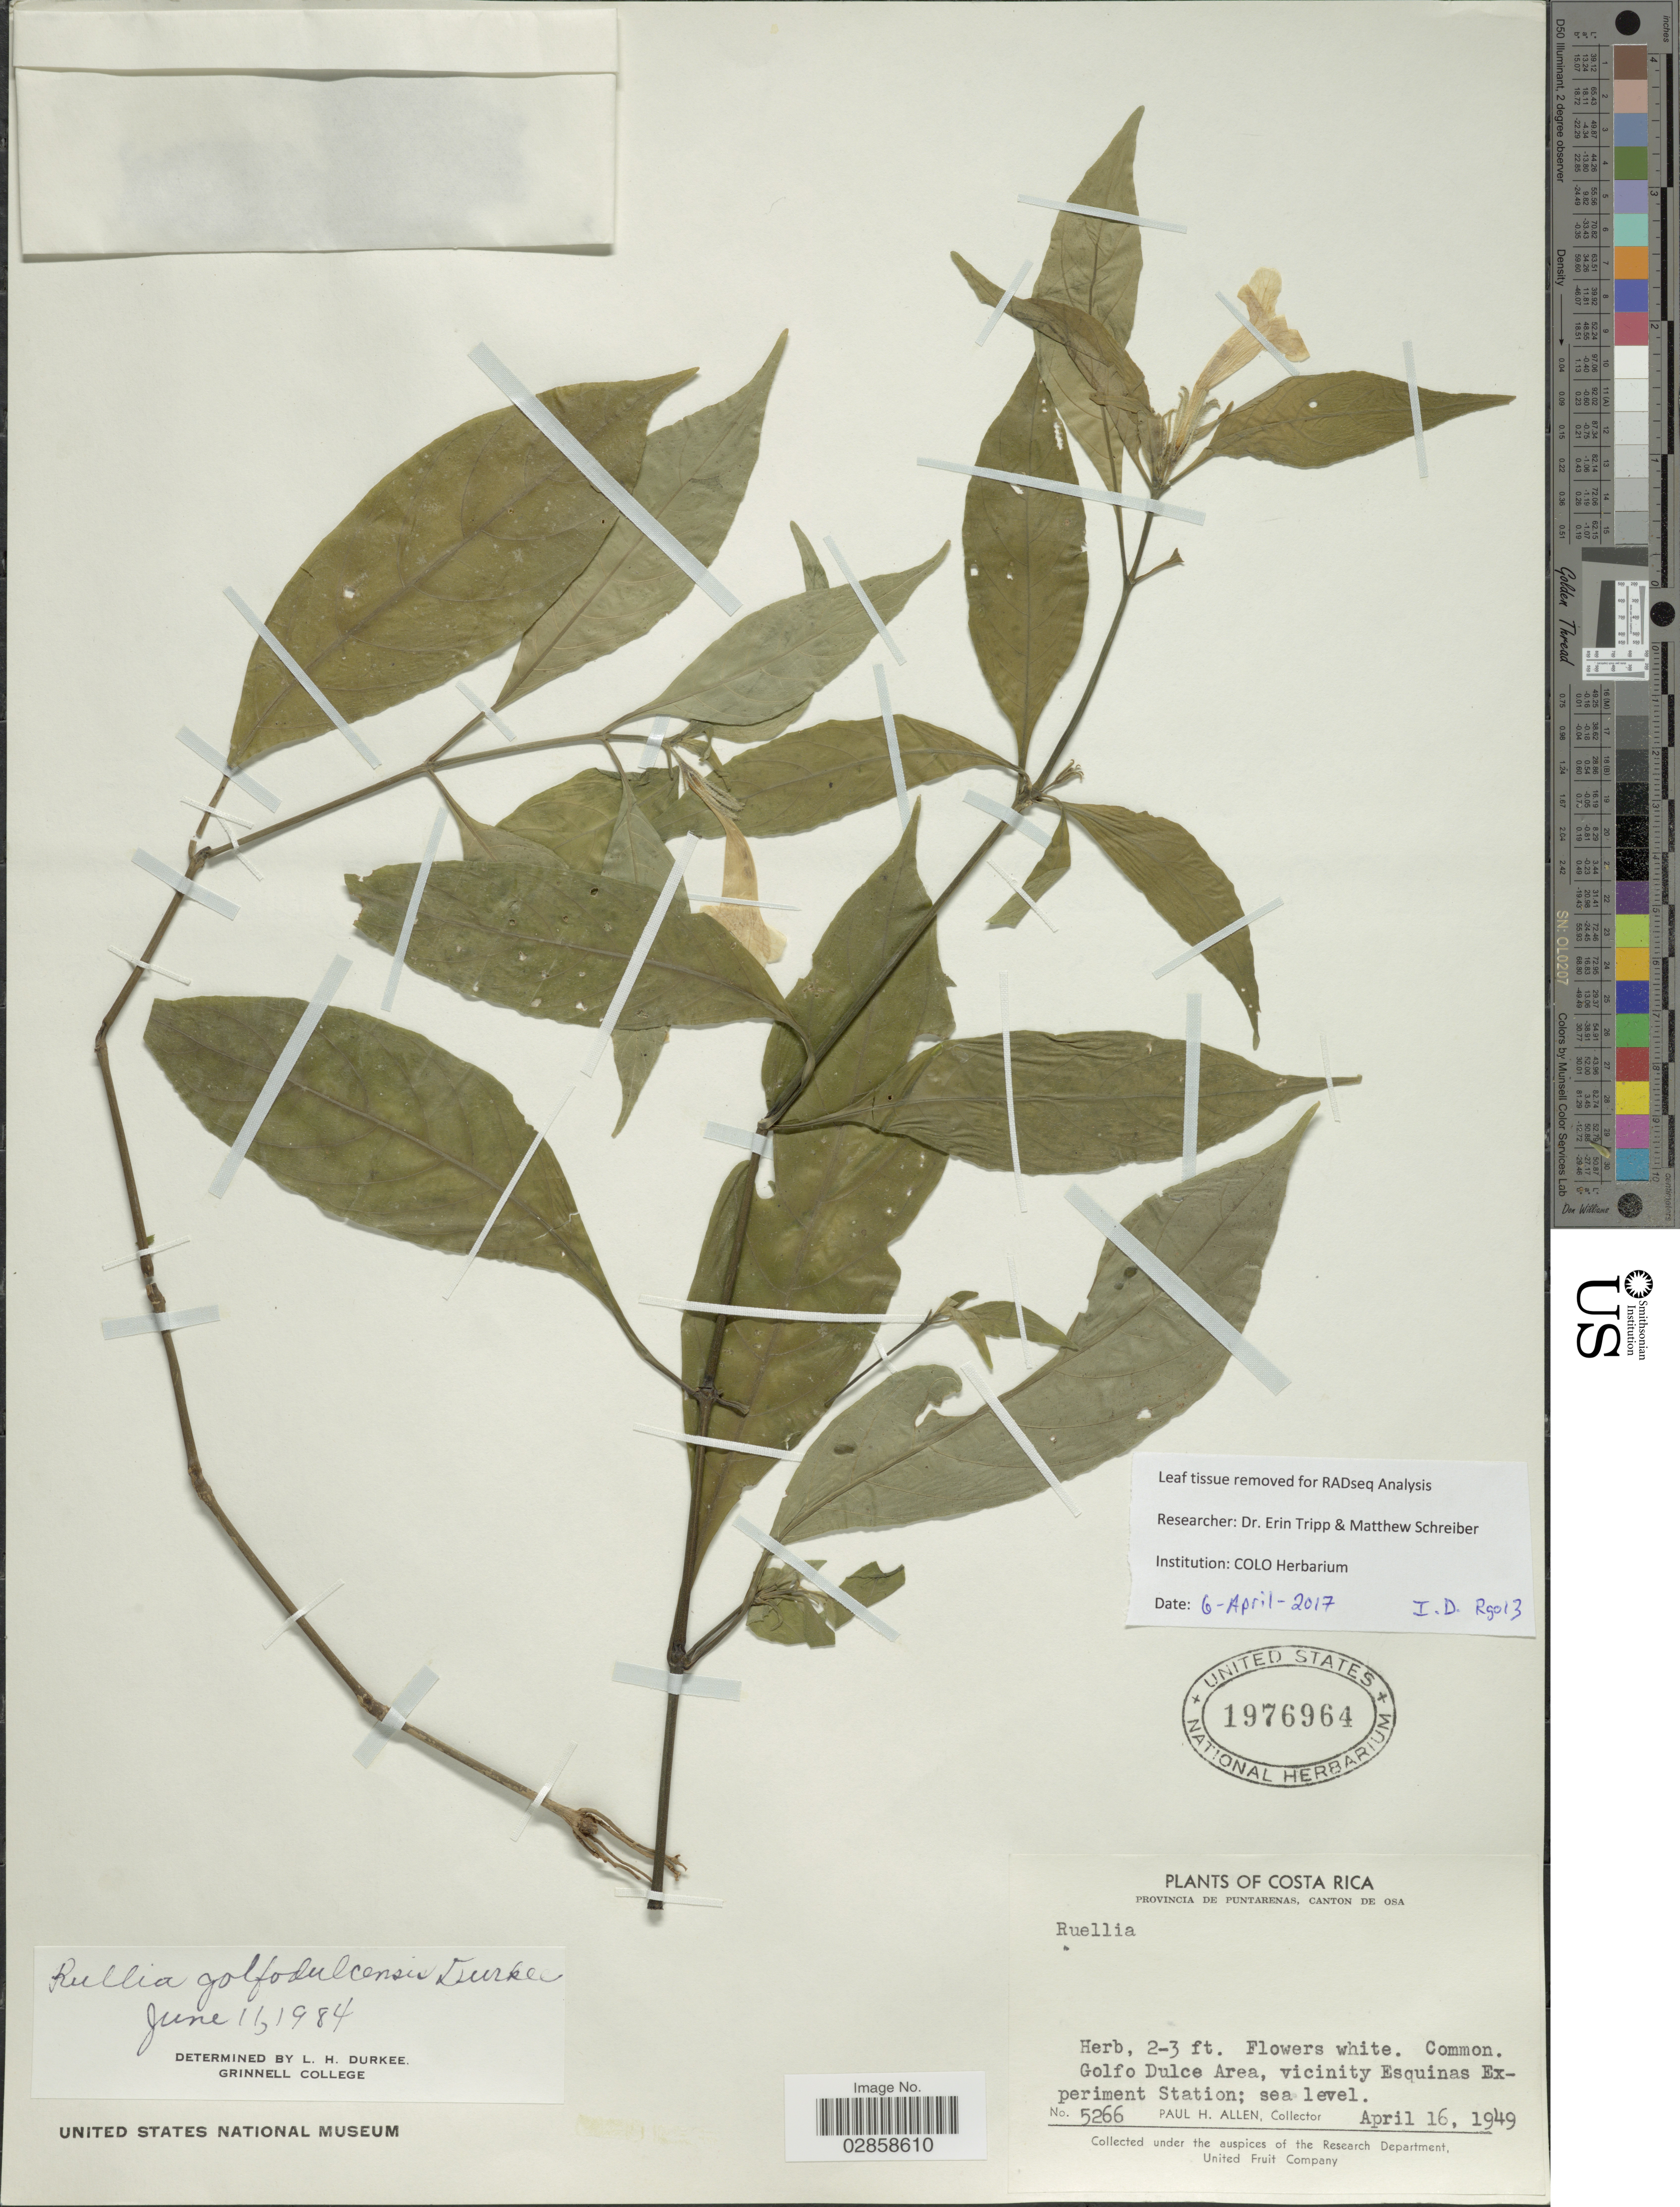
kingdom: Plantae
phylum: Tracheophyta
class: Magnoliopsida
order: Lamiales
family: Acanthaceae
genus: Ruellia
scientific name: Ruellia golfodulcensis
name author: Durkee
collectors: P. H. Allen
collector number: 5266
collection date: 1949-04-16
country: Costa Rica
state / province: Puntarenas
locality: Canton de Osa. Golfo Dulce Area, vicinity Esquinas Experiment Station.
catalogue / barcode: US 1976964